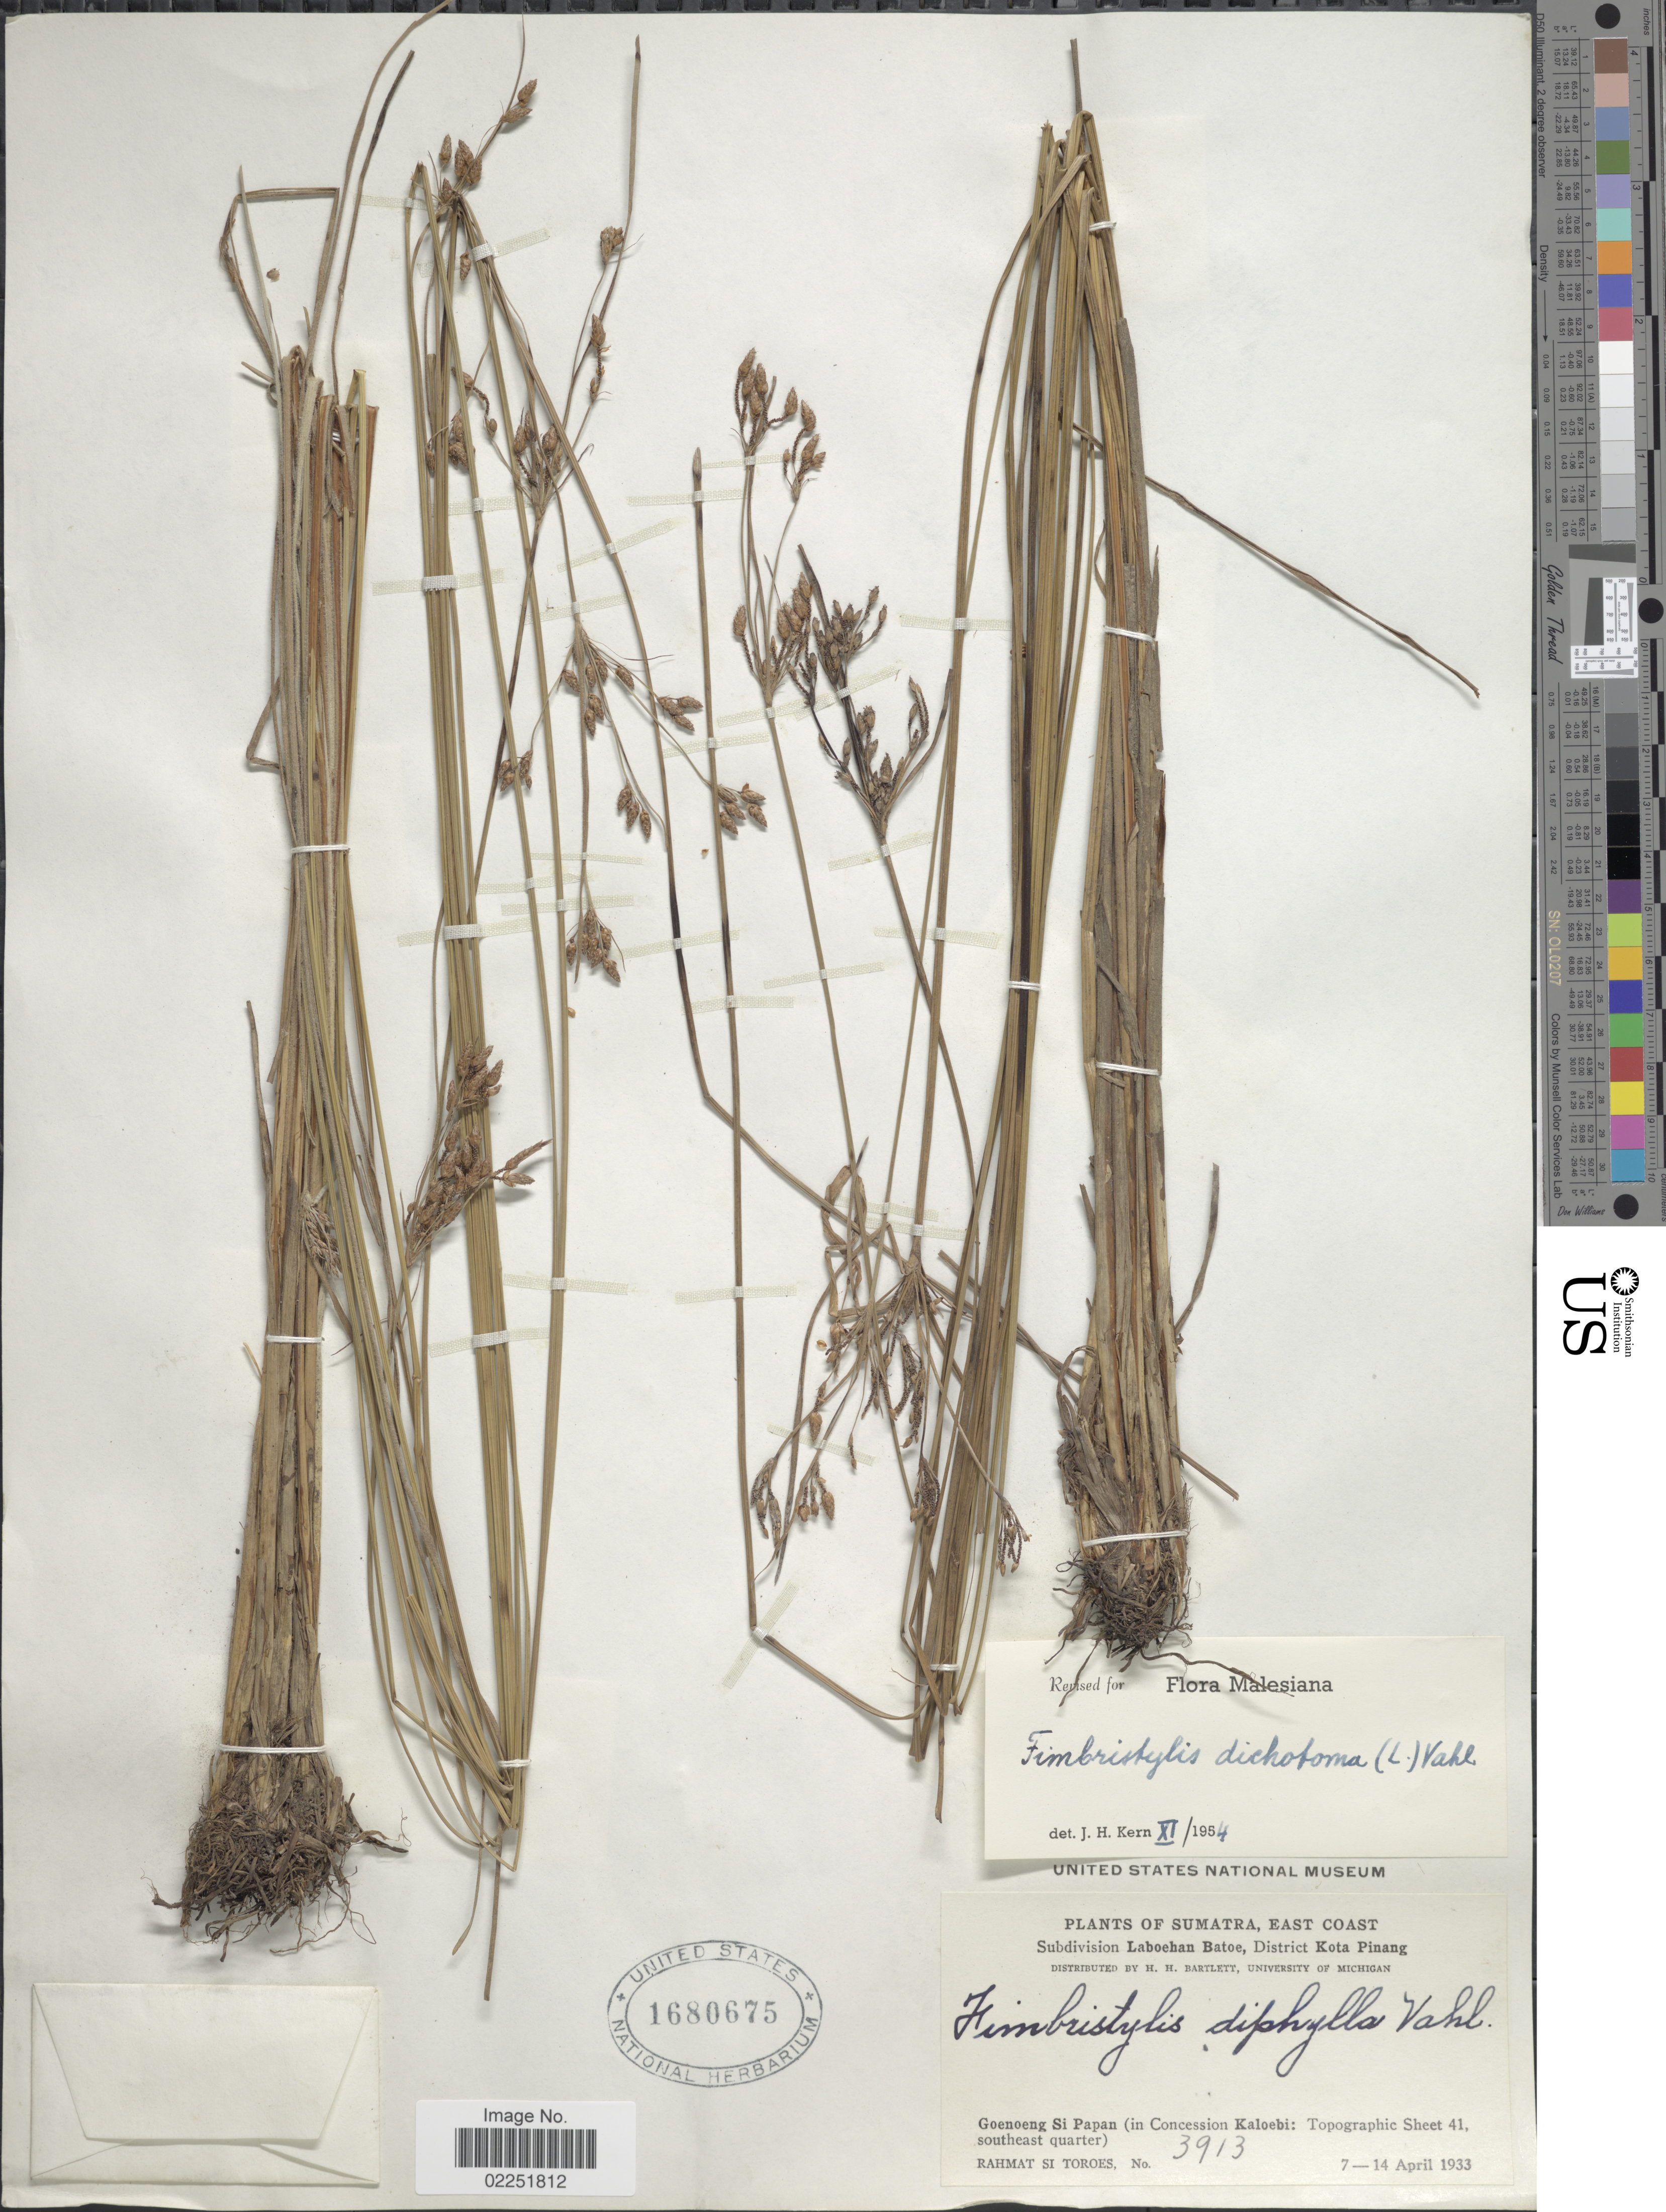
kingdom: Plantae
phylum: Tracheophyta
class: Liliopsida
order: Poales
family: Cyperaceae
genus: Fimbristylis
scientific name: Fimbristylis dichotoma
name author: (L.) Vahl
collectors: Rahmat Si Boeea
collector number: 3913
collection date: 1933-04-07/1933-04-14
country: Indonesia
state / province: Sumatra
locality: East Coast, Subdivision Laboehan Batoe, District Kota Pinang. Goenoeng Si Papan ( in Consession Kaloebi: Topographic Sheet 41, southeast quarter)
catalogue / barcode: US 1680675